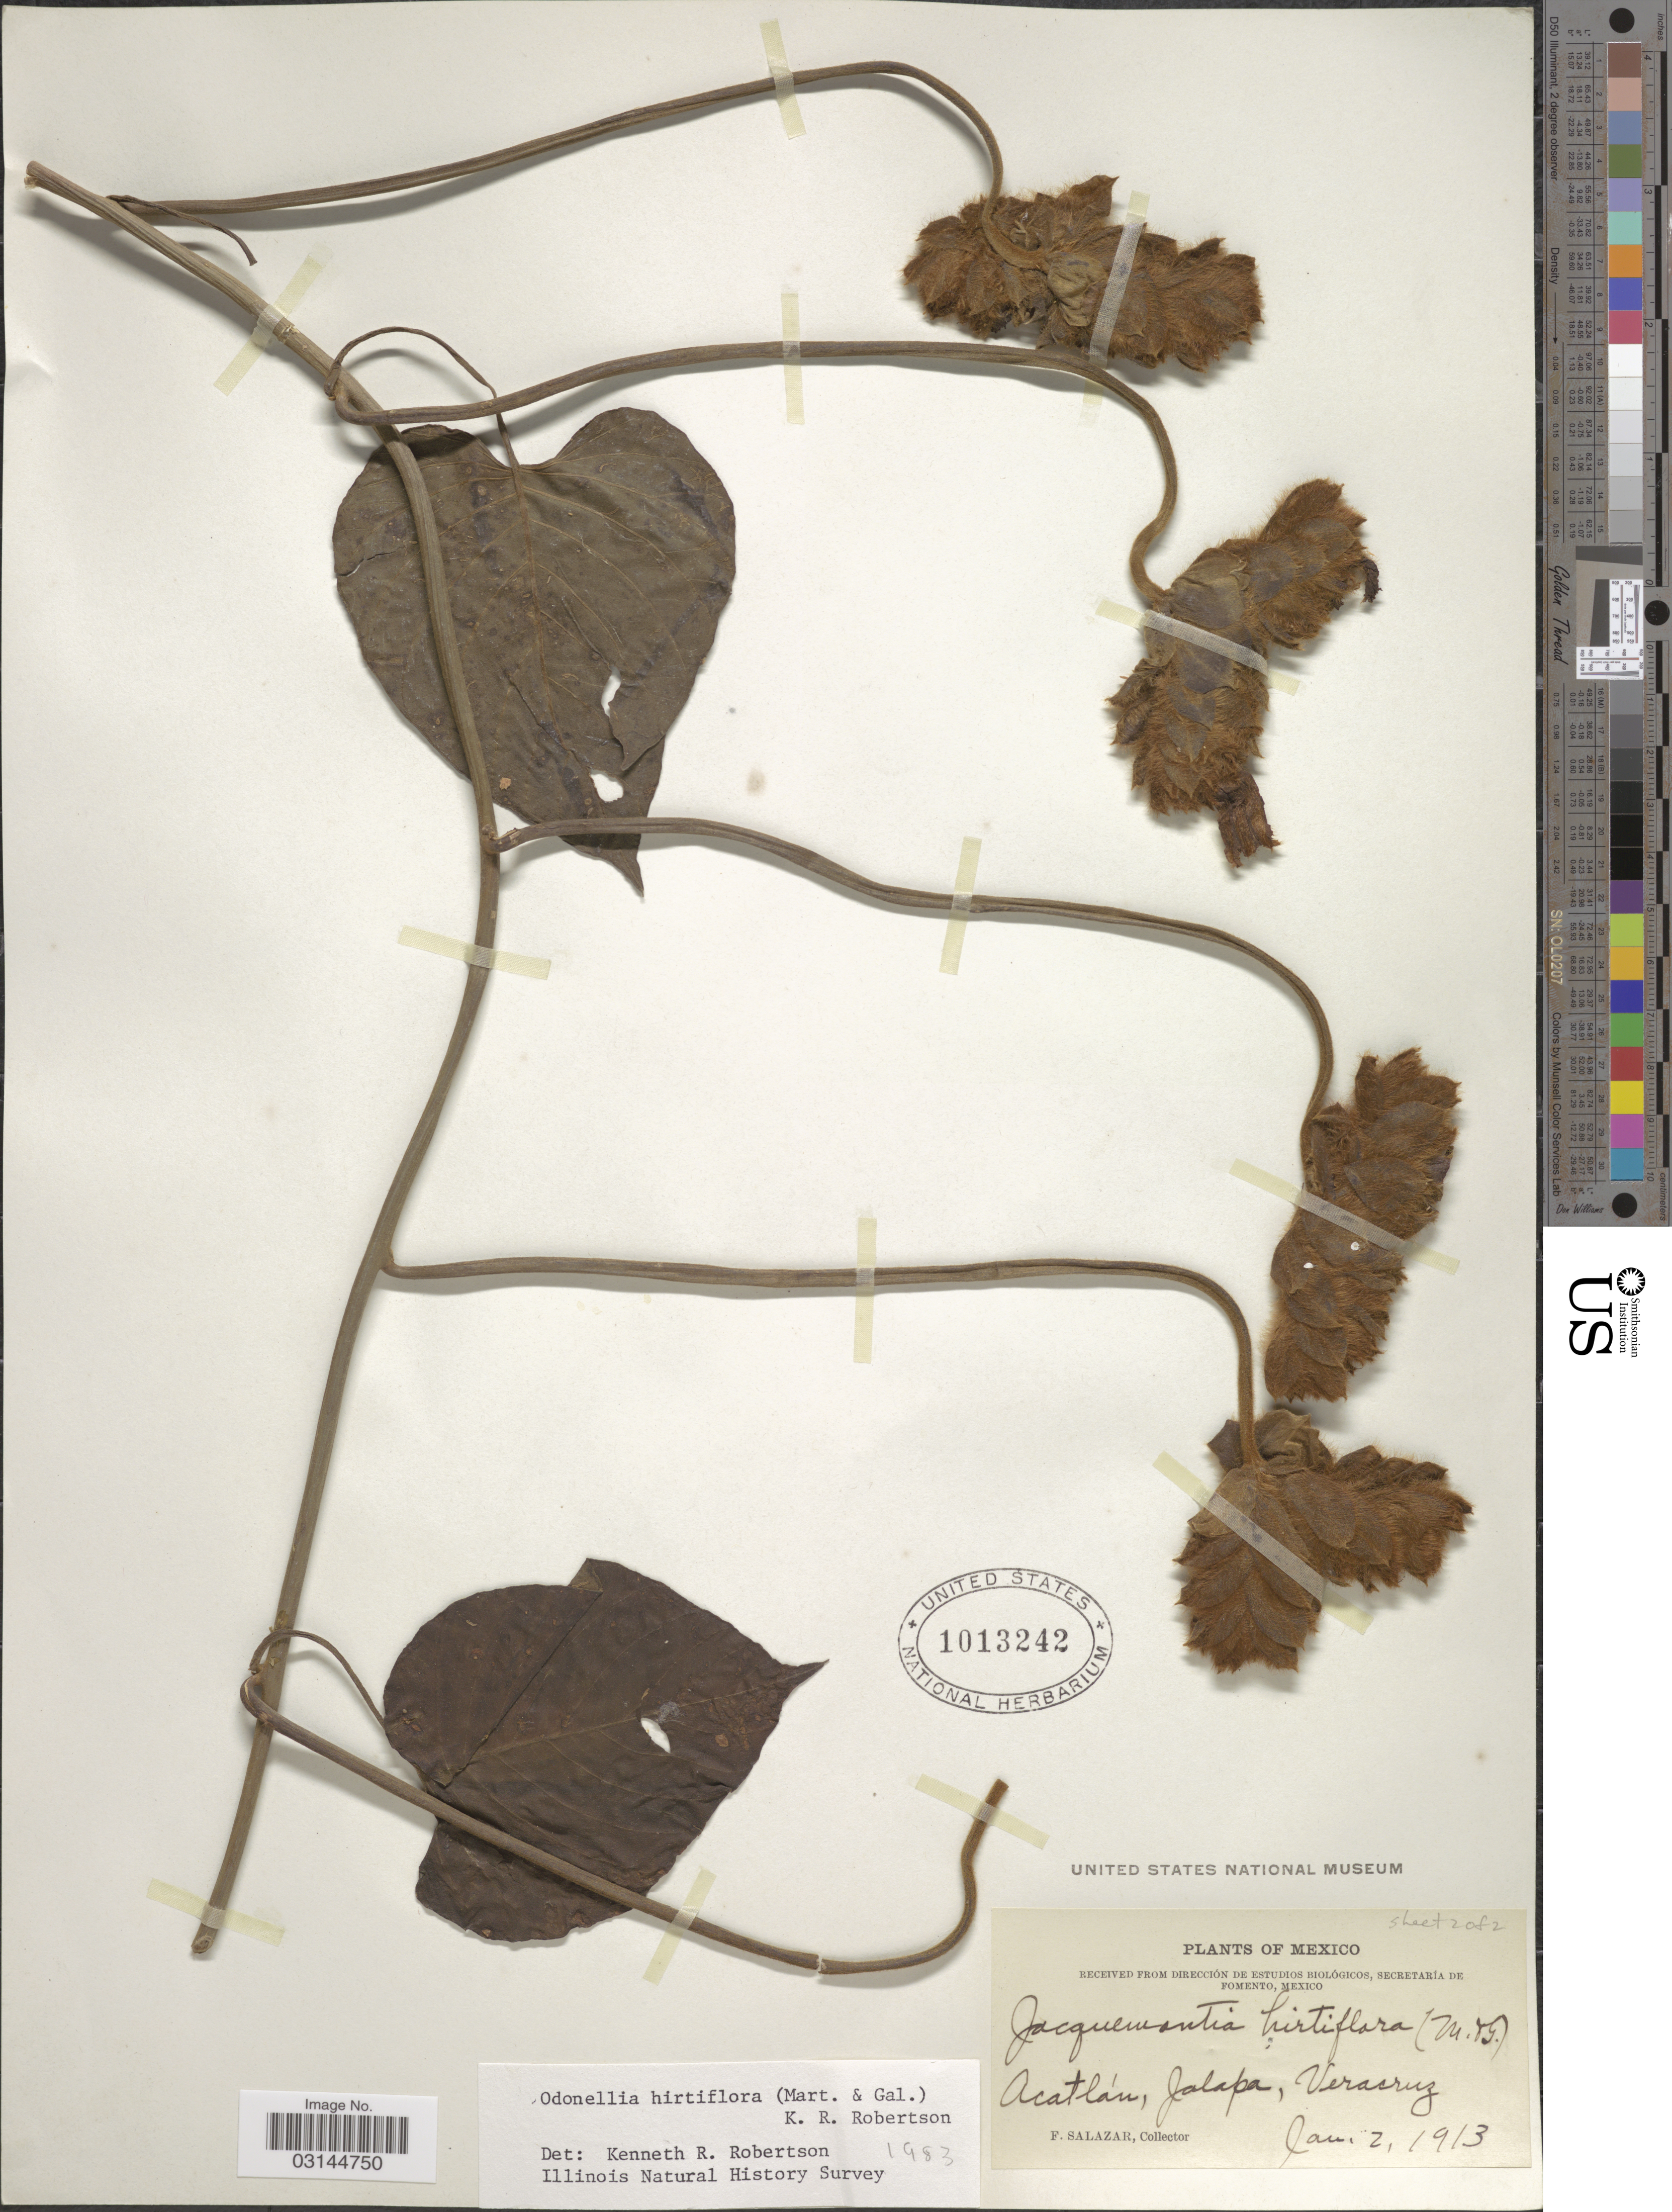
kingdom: Plantae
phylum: Tracheophyta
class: Magnoliopsida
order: Solanales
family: Convolvulaceae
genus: Odonellia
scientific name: Odonellia hirtiflora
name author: (M. Martens & Galeotti) K.R. Robertson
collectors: F. Salazar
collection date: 1913-01-02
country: Mexico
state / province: Veracruz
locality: Acatlán, Jalapa, Veracruz.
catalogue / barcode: US 1013242